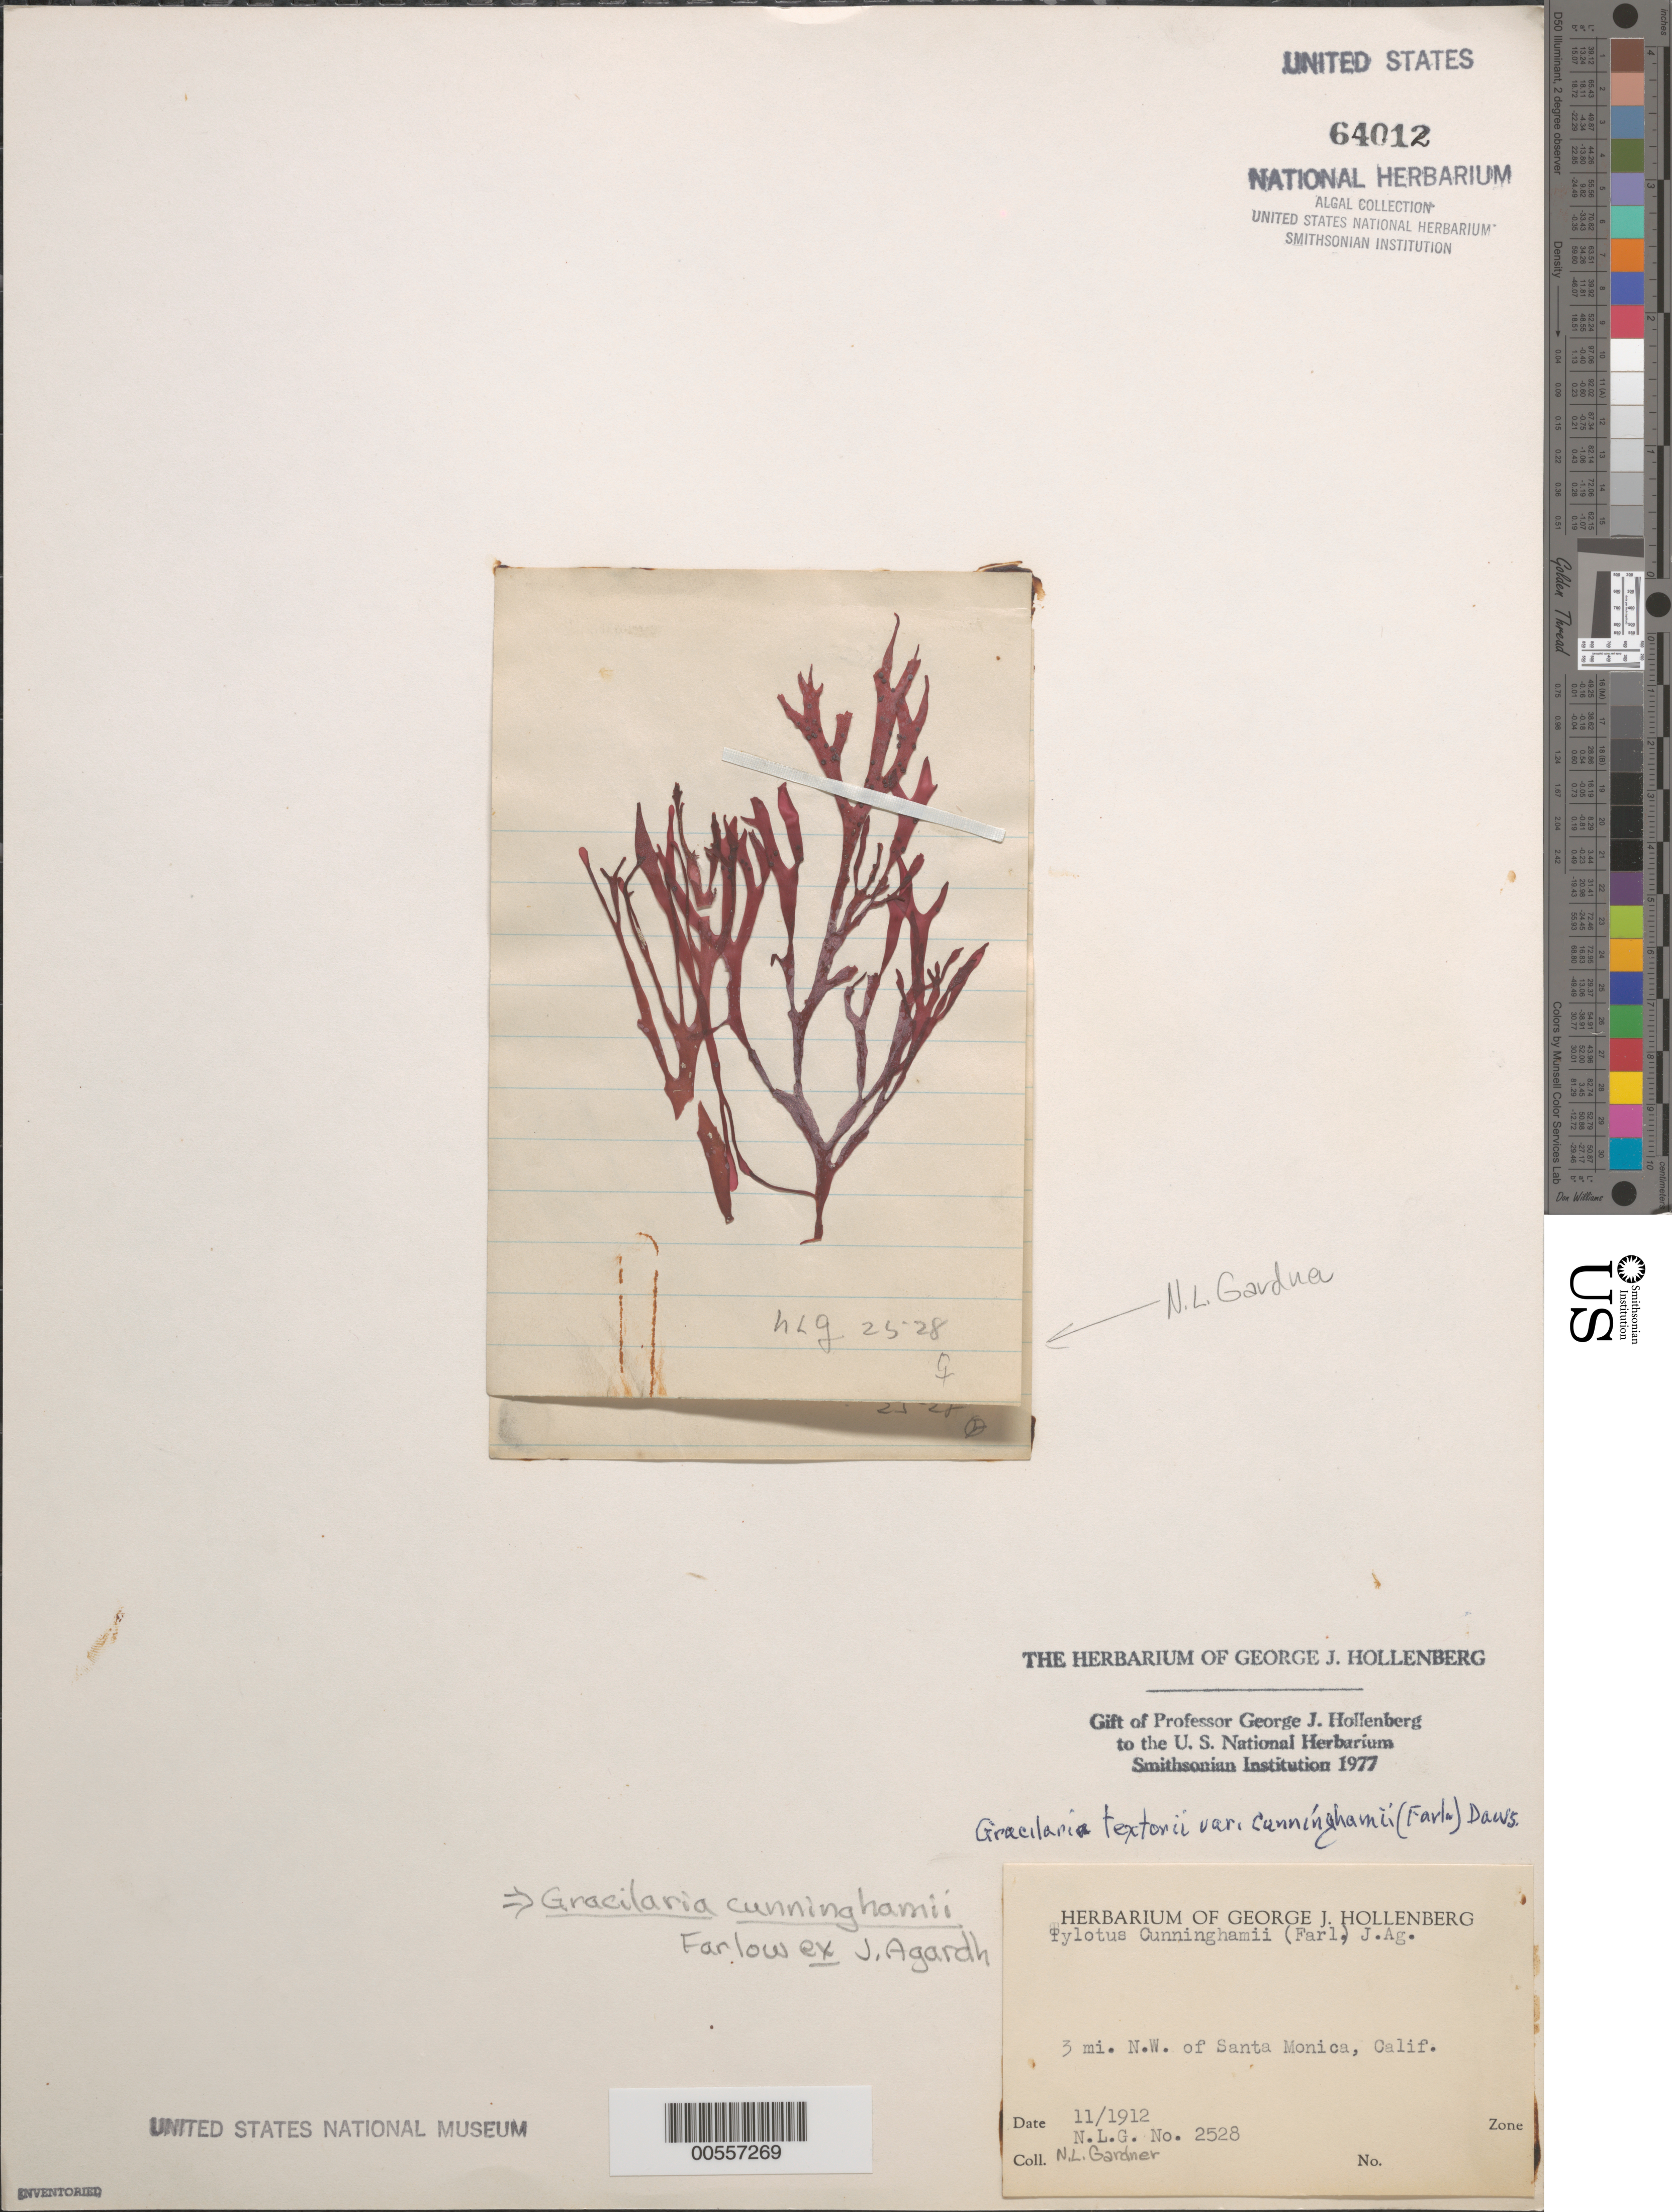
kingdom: Plantae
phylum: Rhodophyta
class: Florideophyceae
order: Gracilariales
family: Gracilariaceae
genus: Gracilaria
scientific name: Gracilaria textorii var. cunninghamii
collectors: N. Gardner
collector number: NLG 2528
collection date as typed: Nov 1912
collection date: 1912-11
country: United States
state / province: California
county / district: Los Angeles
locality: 3 miles northwest of Santa Monica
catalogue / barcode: US 64012